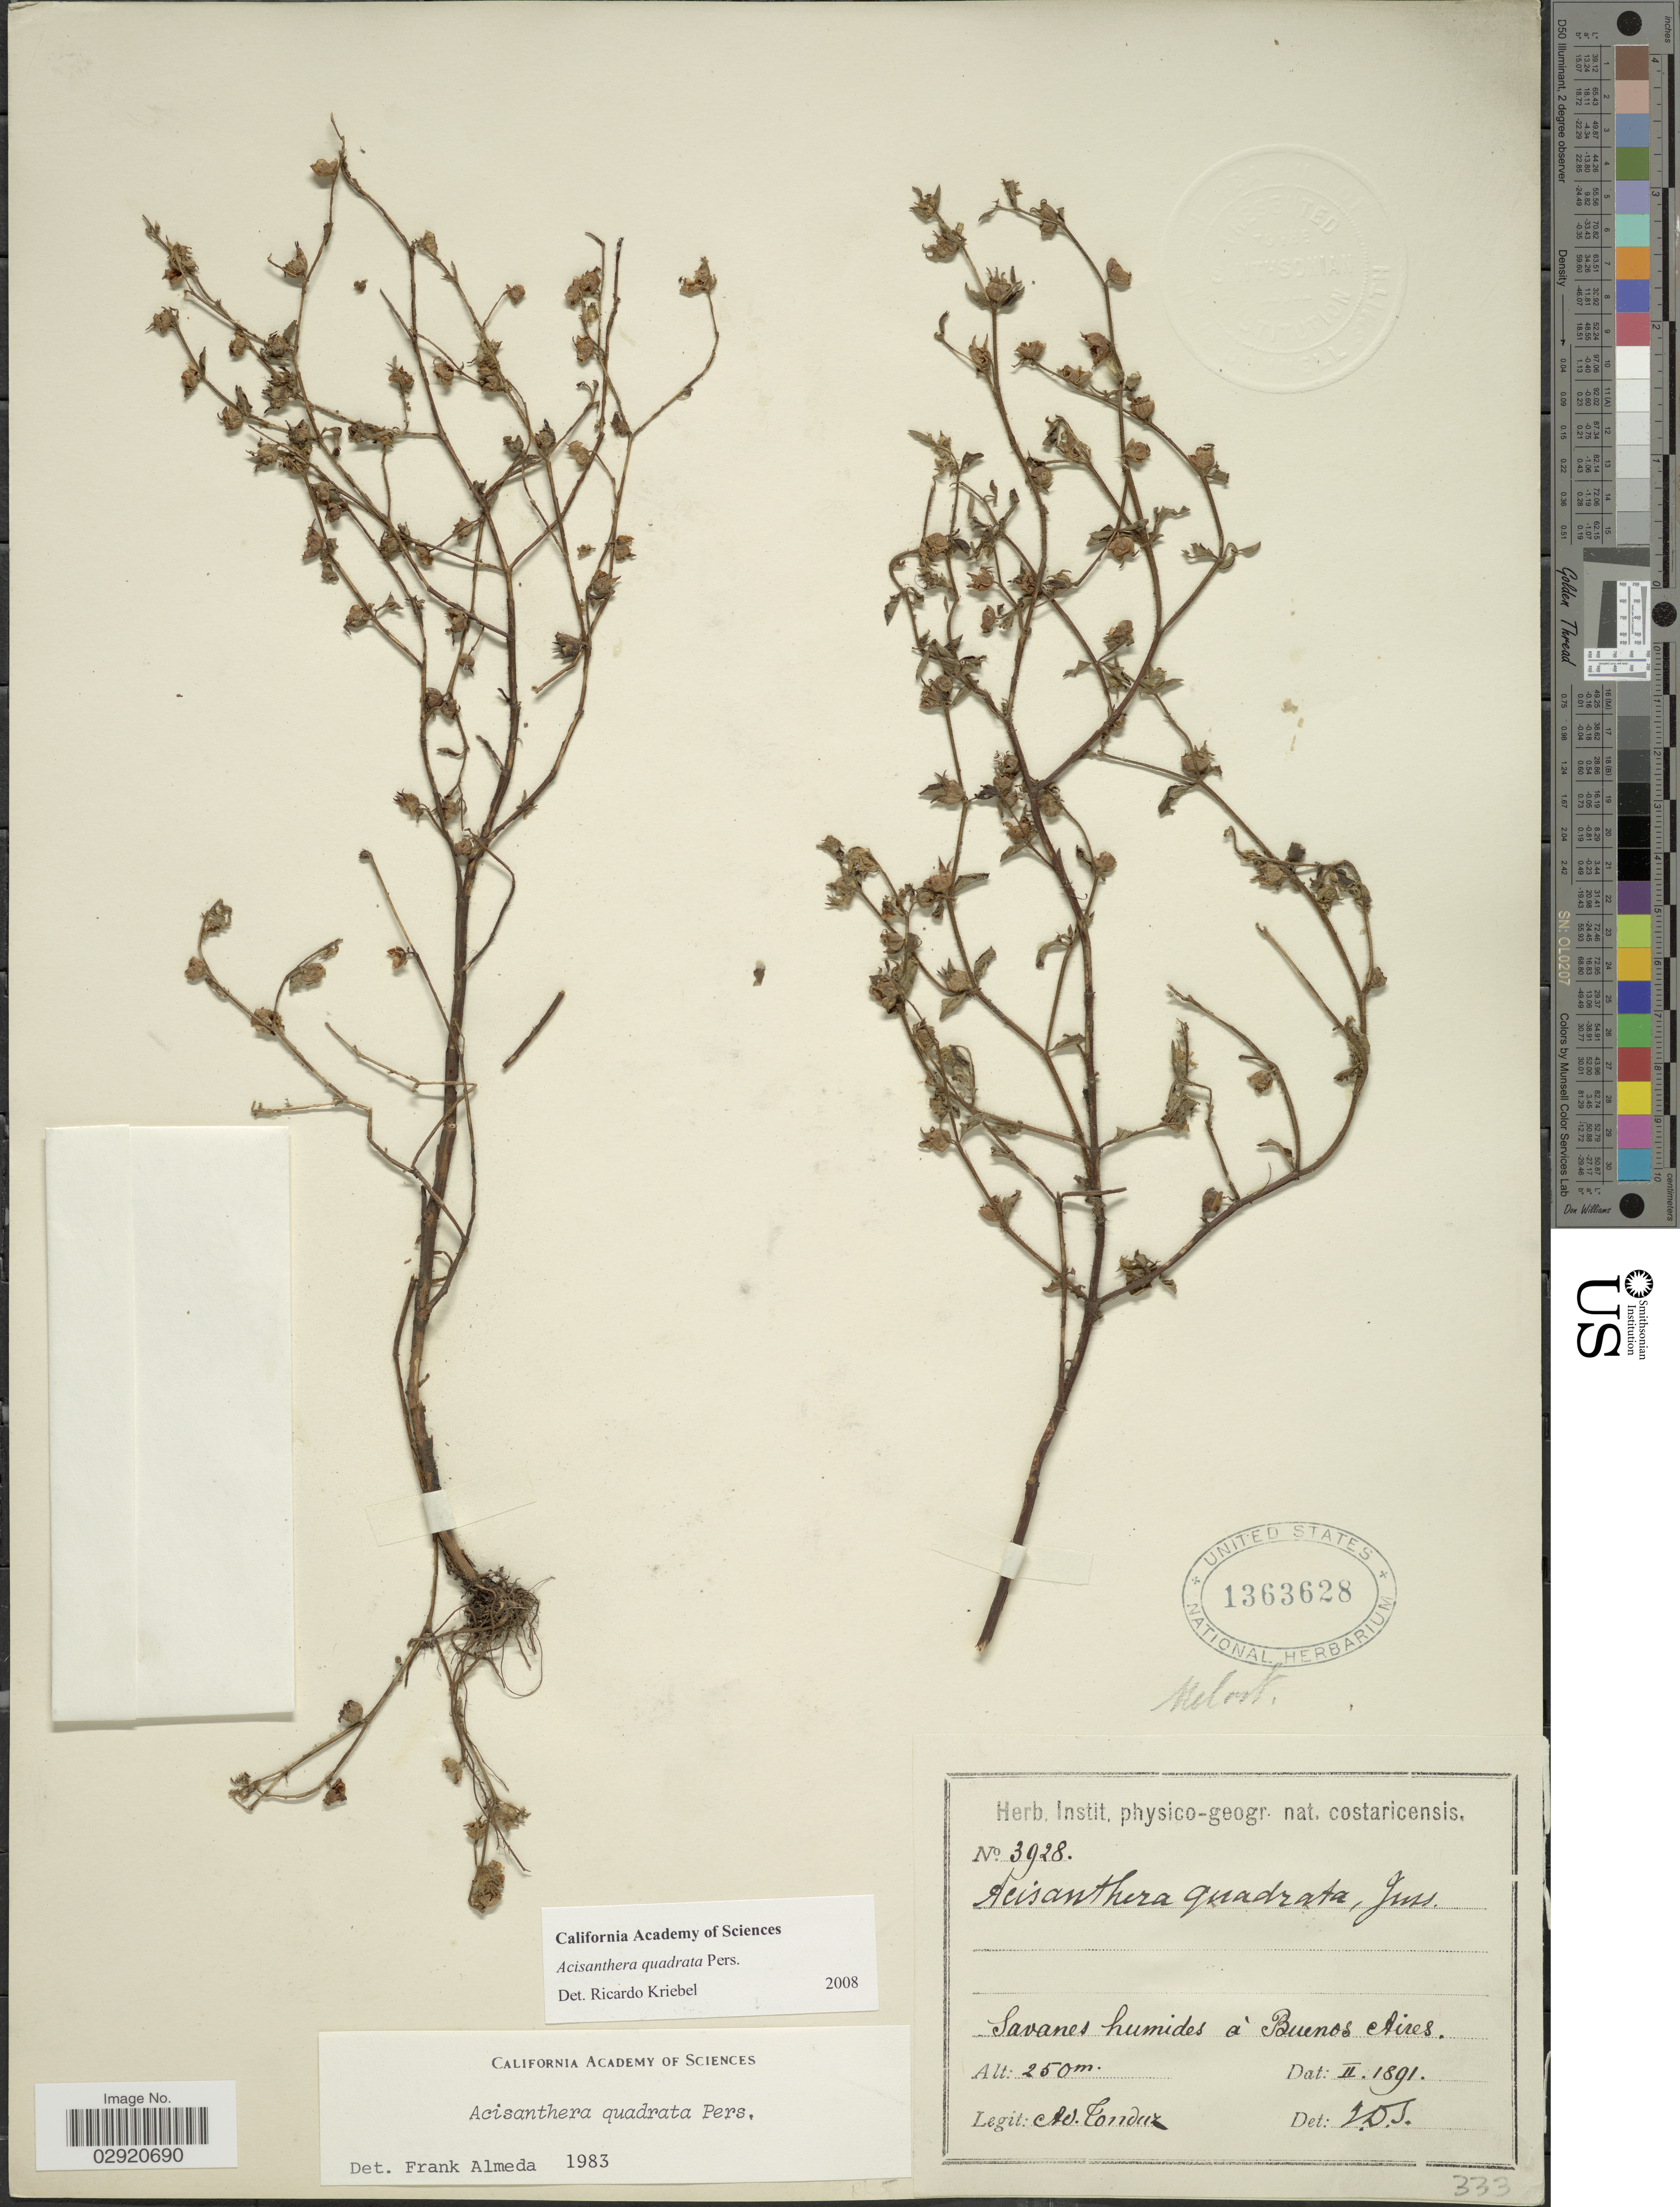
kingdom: Plantae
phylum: Tracheophyta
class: Magnoliopsida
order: Myrtales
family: Melastomataceae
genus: Acisanthera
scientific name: Acisanthera erecta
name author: Gleason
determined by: Nunes da Silva, Diego, (RB), Jardim Botanico do Rio de Janeiro - Herbario (BRAZIL)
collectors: A. Tonduz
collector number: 3928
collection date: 1891-02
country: Costa Rica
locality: Savanes humides à Buenos Aires.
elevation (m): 250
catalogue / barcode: US 1363628